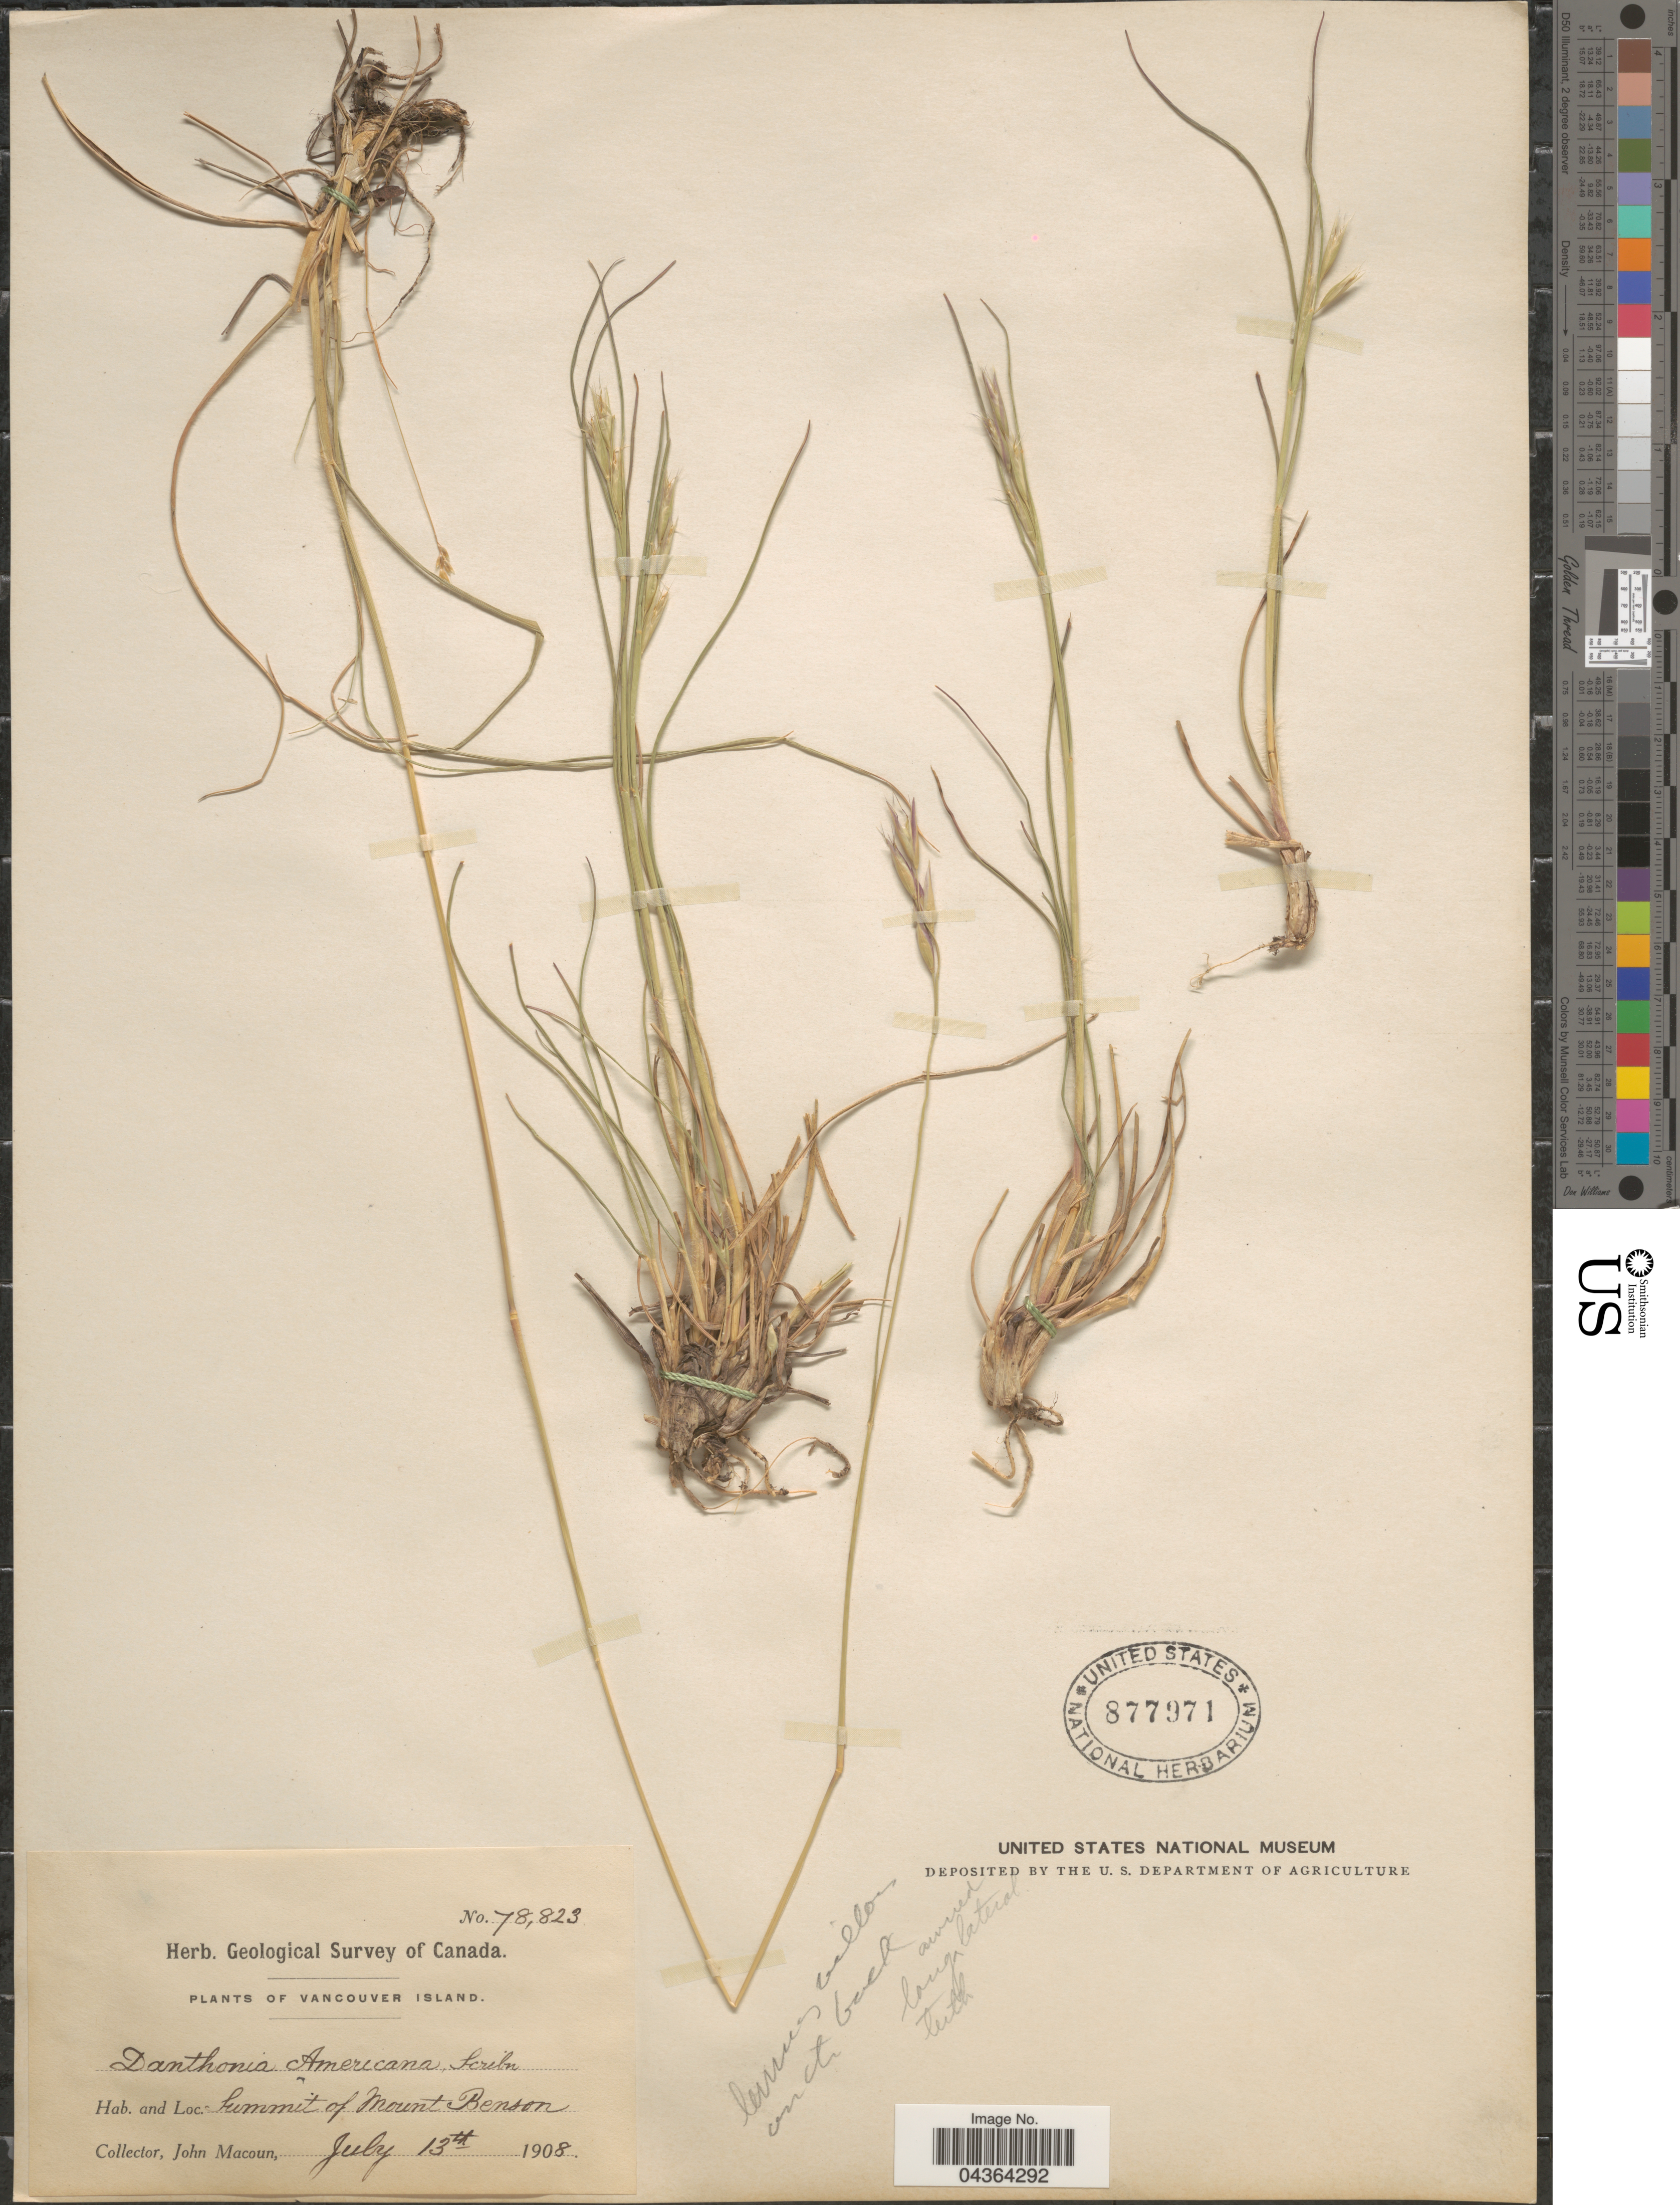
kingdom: Plantae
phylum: Tracheophyta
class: Liliopsida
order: Poales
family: Poaceae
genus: Danthonia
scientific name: Danthonia spicata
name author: (L.) P. Beauv. ex Roem. & Schult.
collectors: J. Macoun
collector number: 78823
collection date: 1908-07-13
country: Canada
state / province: British Columbia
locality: Geological Survey of Canada. Vancouver Island. Summit of Mount Benson.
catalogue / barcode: US 877971